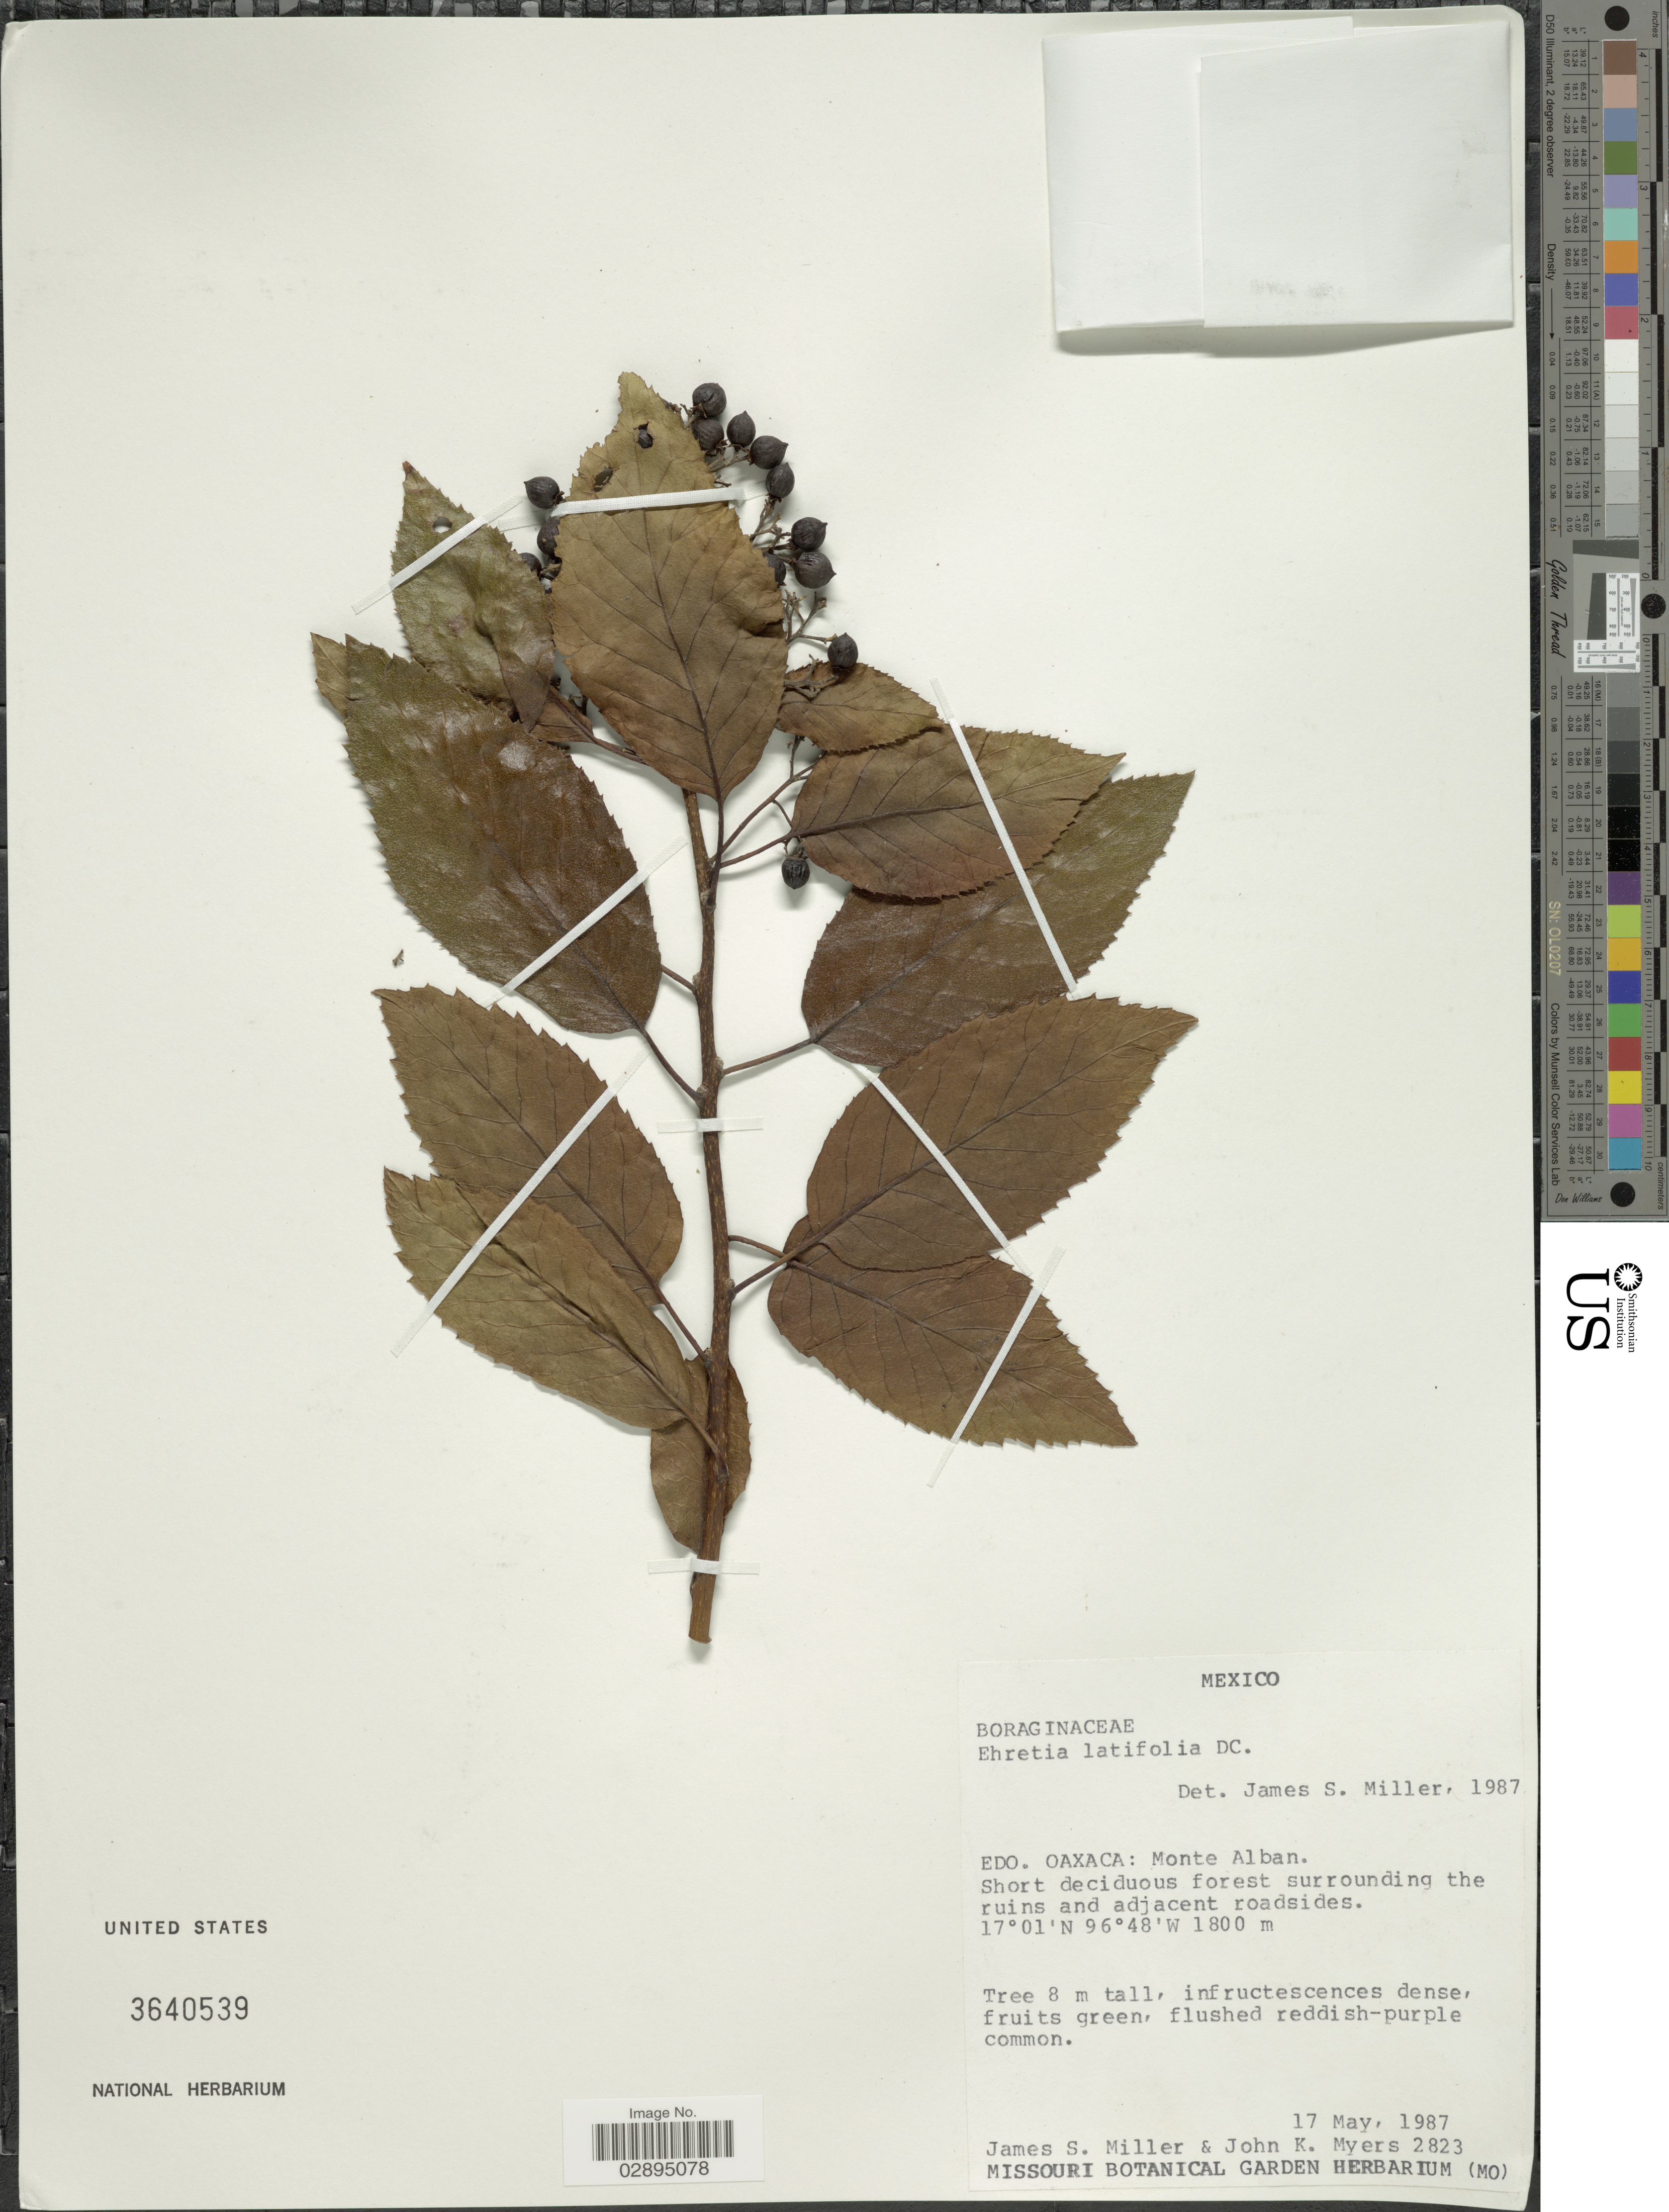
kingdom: Plantae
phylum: Tracheophyta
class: Magnoliopsida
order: Boraginales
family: Ehretiaceae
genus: Ehretia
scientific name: Ehretia latifolia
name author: DC.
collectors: J. S. Miller & J. Myers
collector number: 2823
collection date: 1987-05-17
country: Mexico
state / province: Oaxaca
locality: Edo. Oaxaca: Monte Alban. Short deciduous forest surrounding the ruins and adjacent roadsides.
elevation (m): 1800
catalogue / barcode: US 3640539